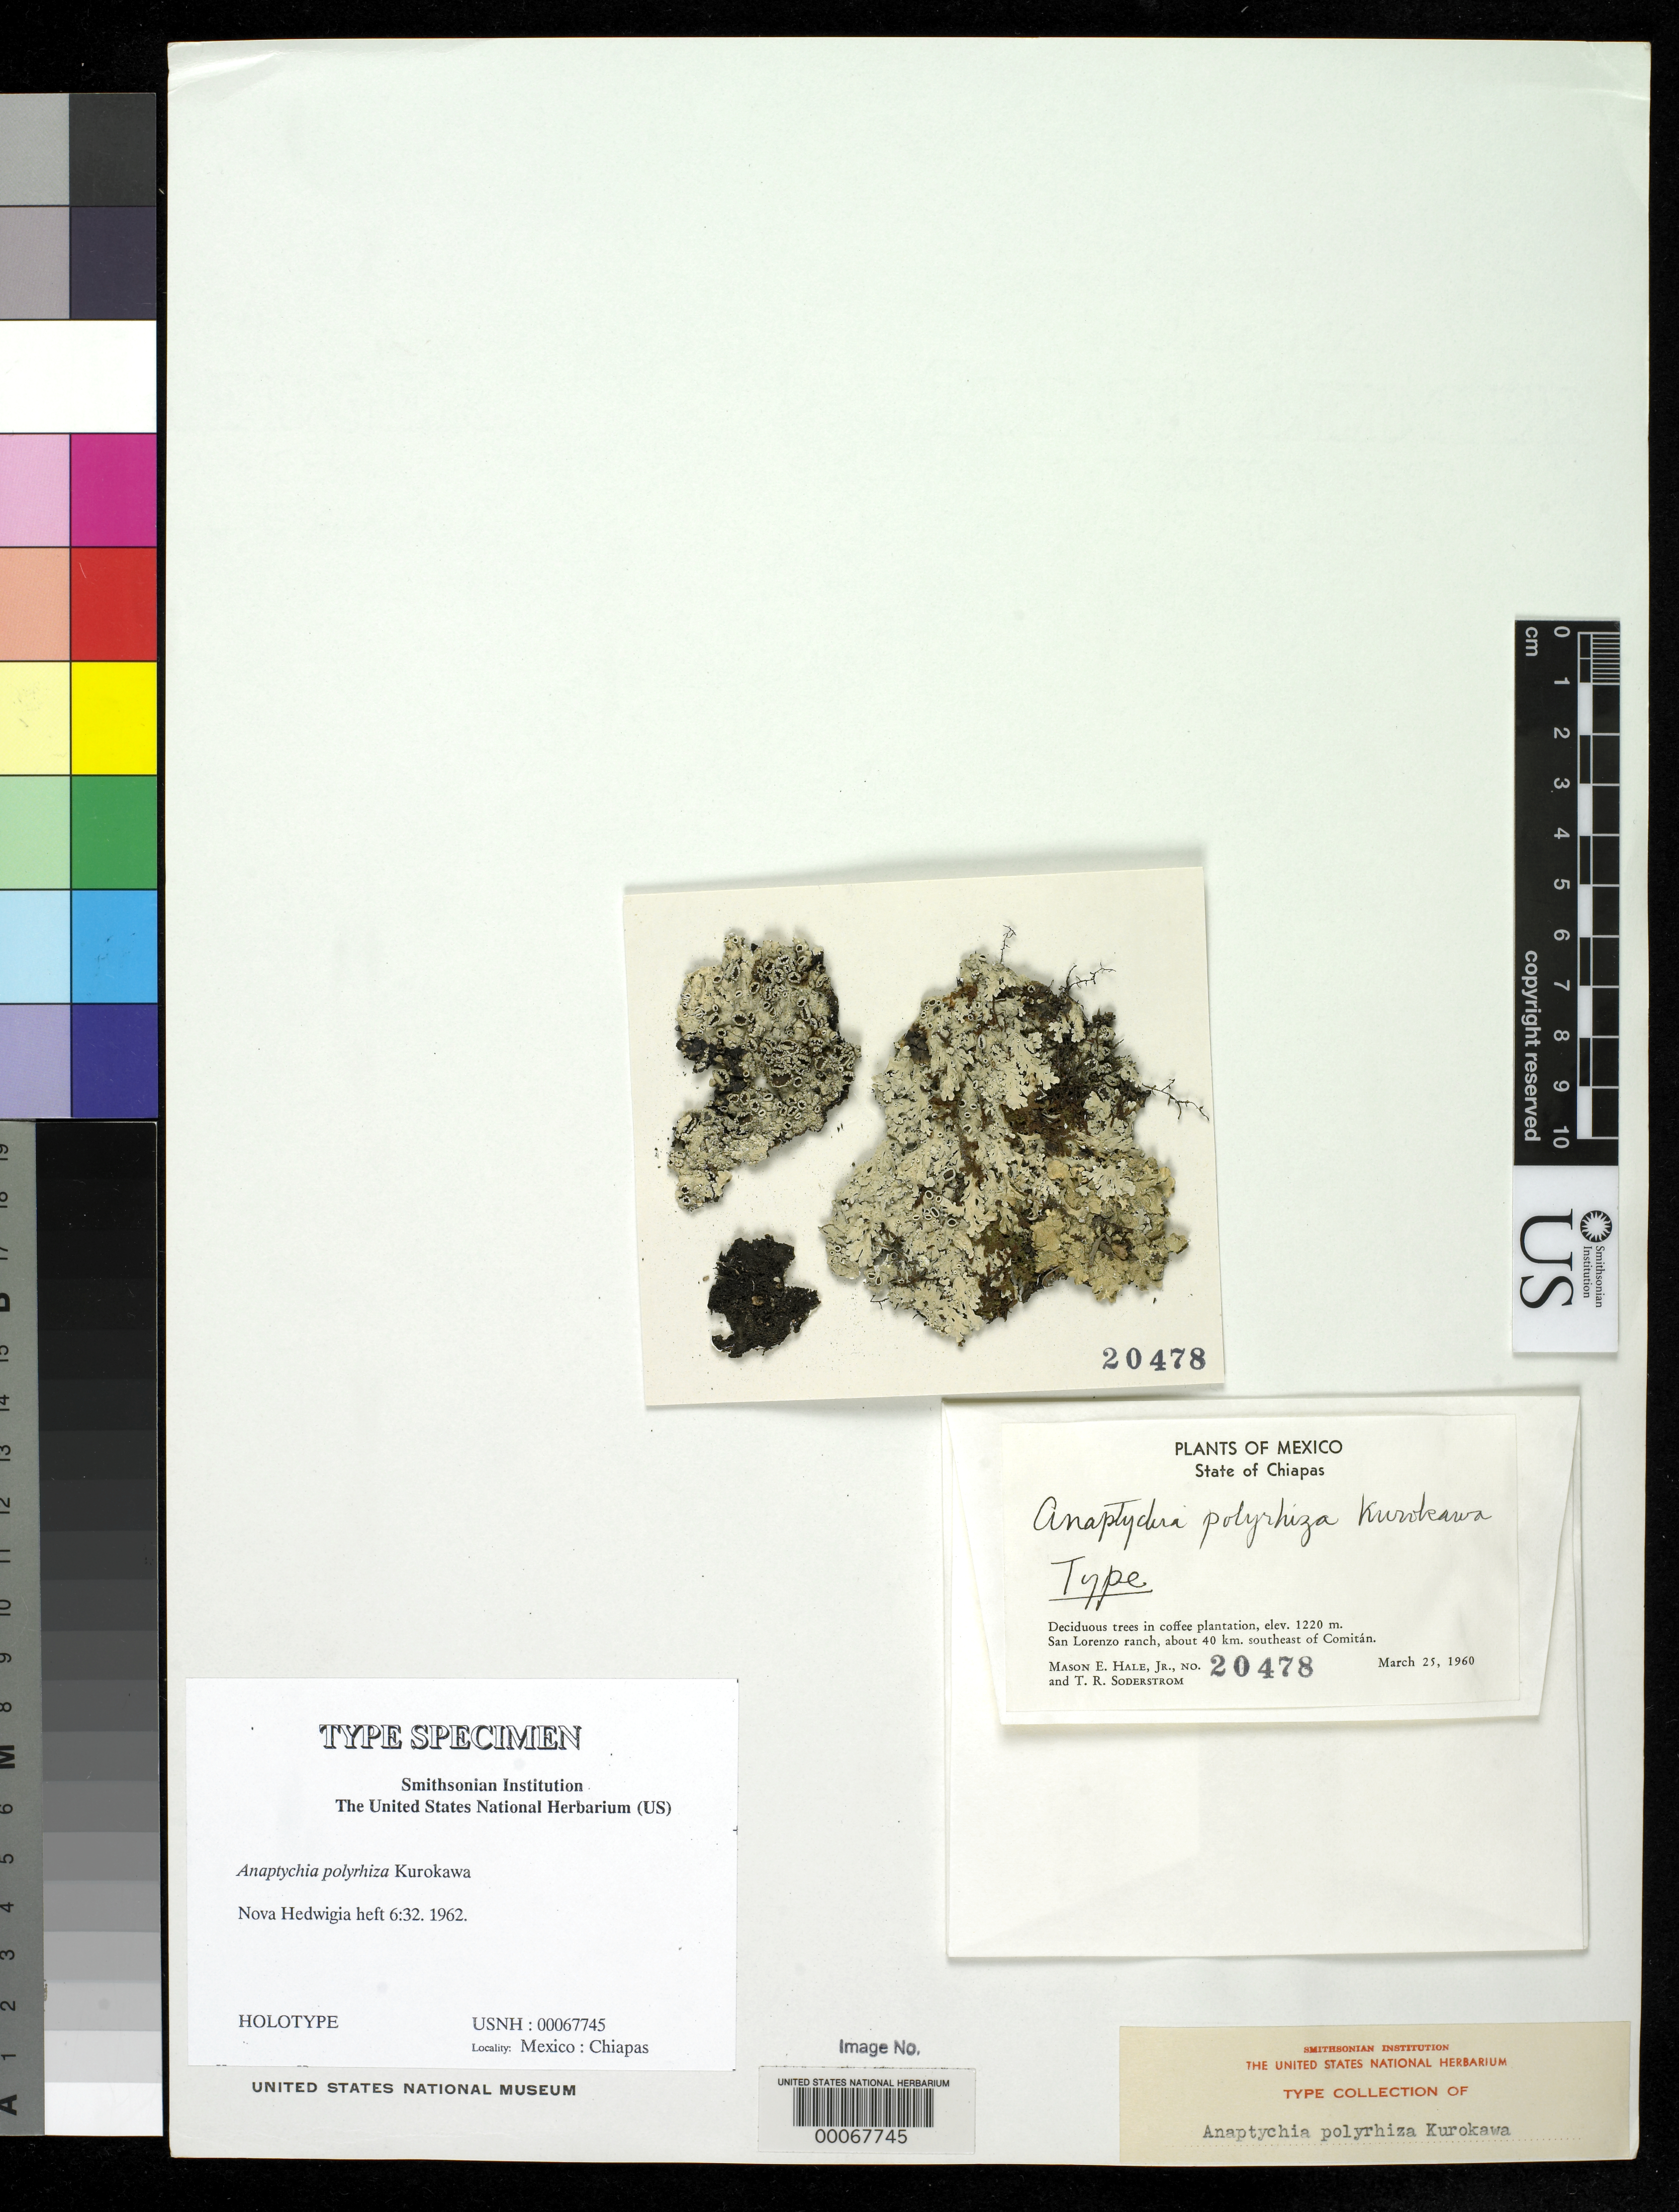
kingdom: Fungi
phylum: Ascomycota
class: Lecanoromycetes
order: Caliciales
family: Physciaceae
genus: Anaptychia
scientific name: Anaptychia polyrhiza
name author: Kurok.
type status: Holotype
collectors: M. Hale & T. R. Soderstrom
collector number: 20478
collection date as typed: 25 Mar 1960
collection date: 1960-03-25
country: Mexico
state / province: Chiapas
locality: San Lorenzo Ranch, about 40 km SE of Comitan.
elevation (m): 1220